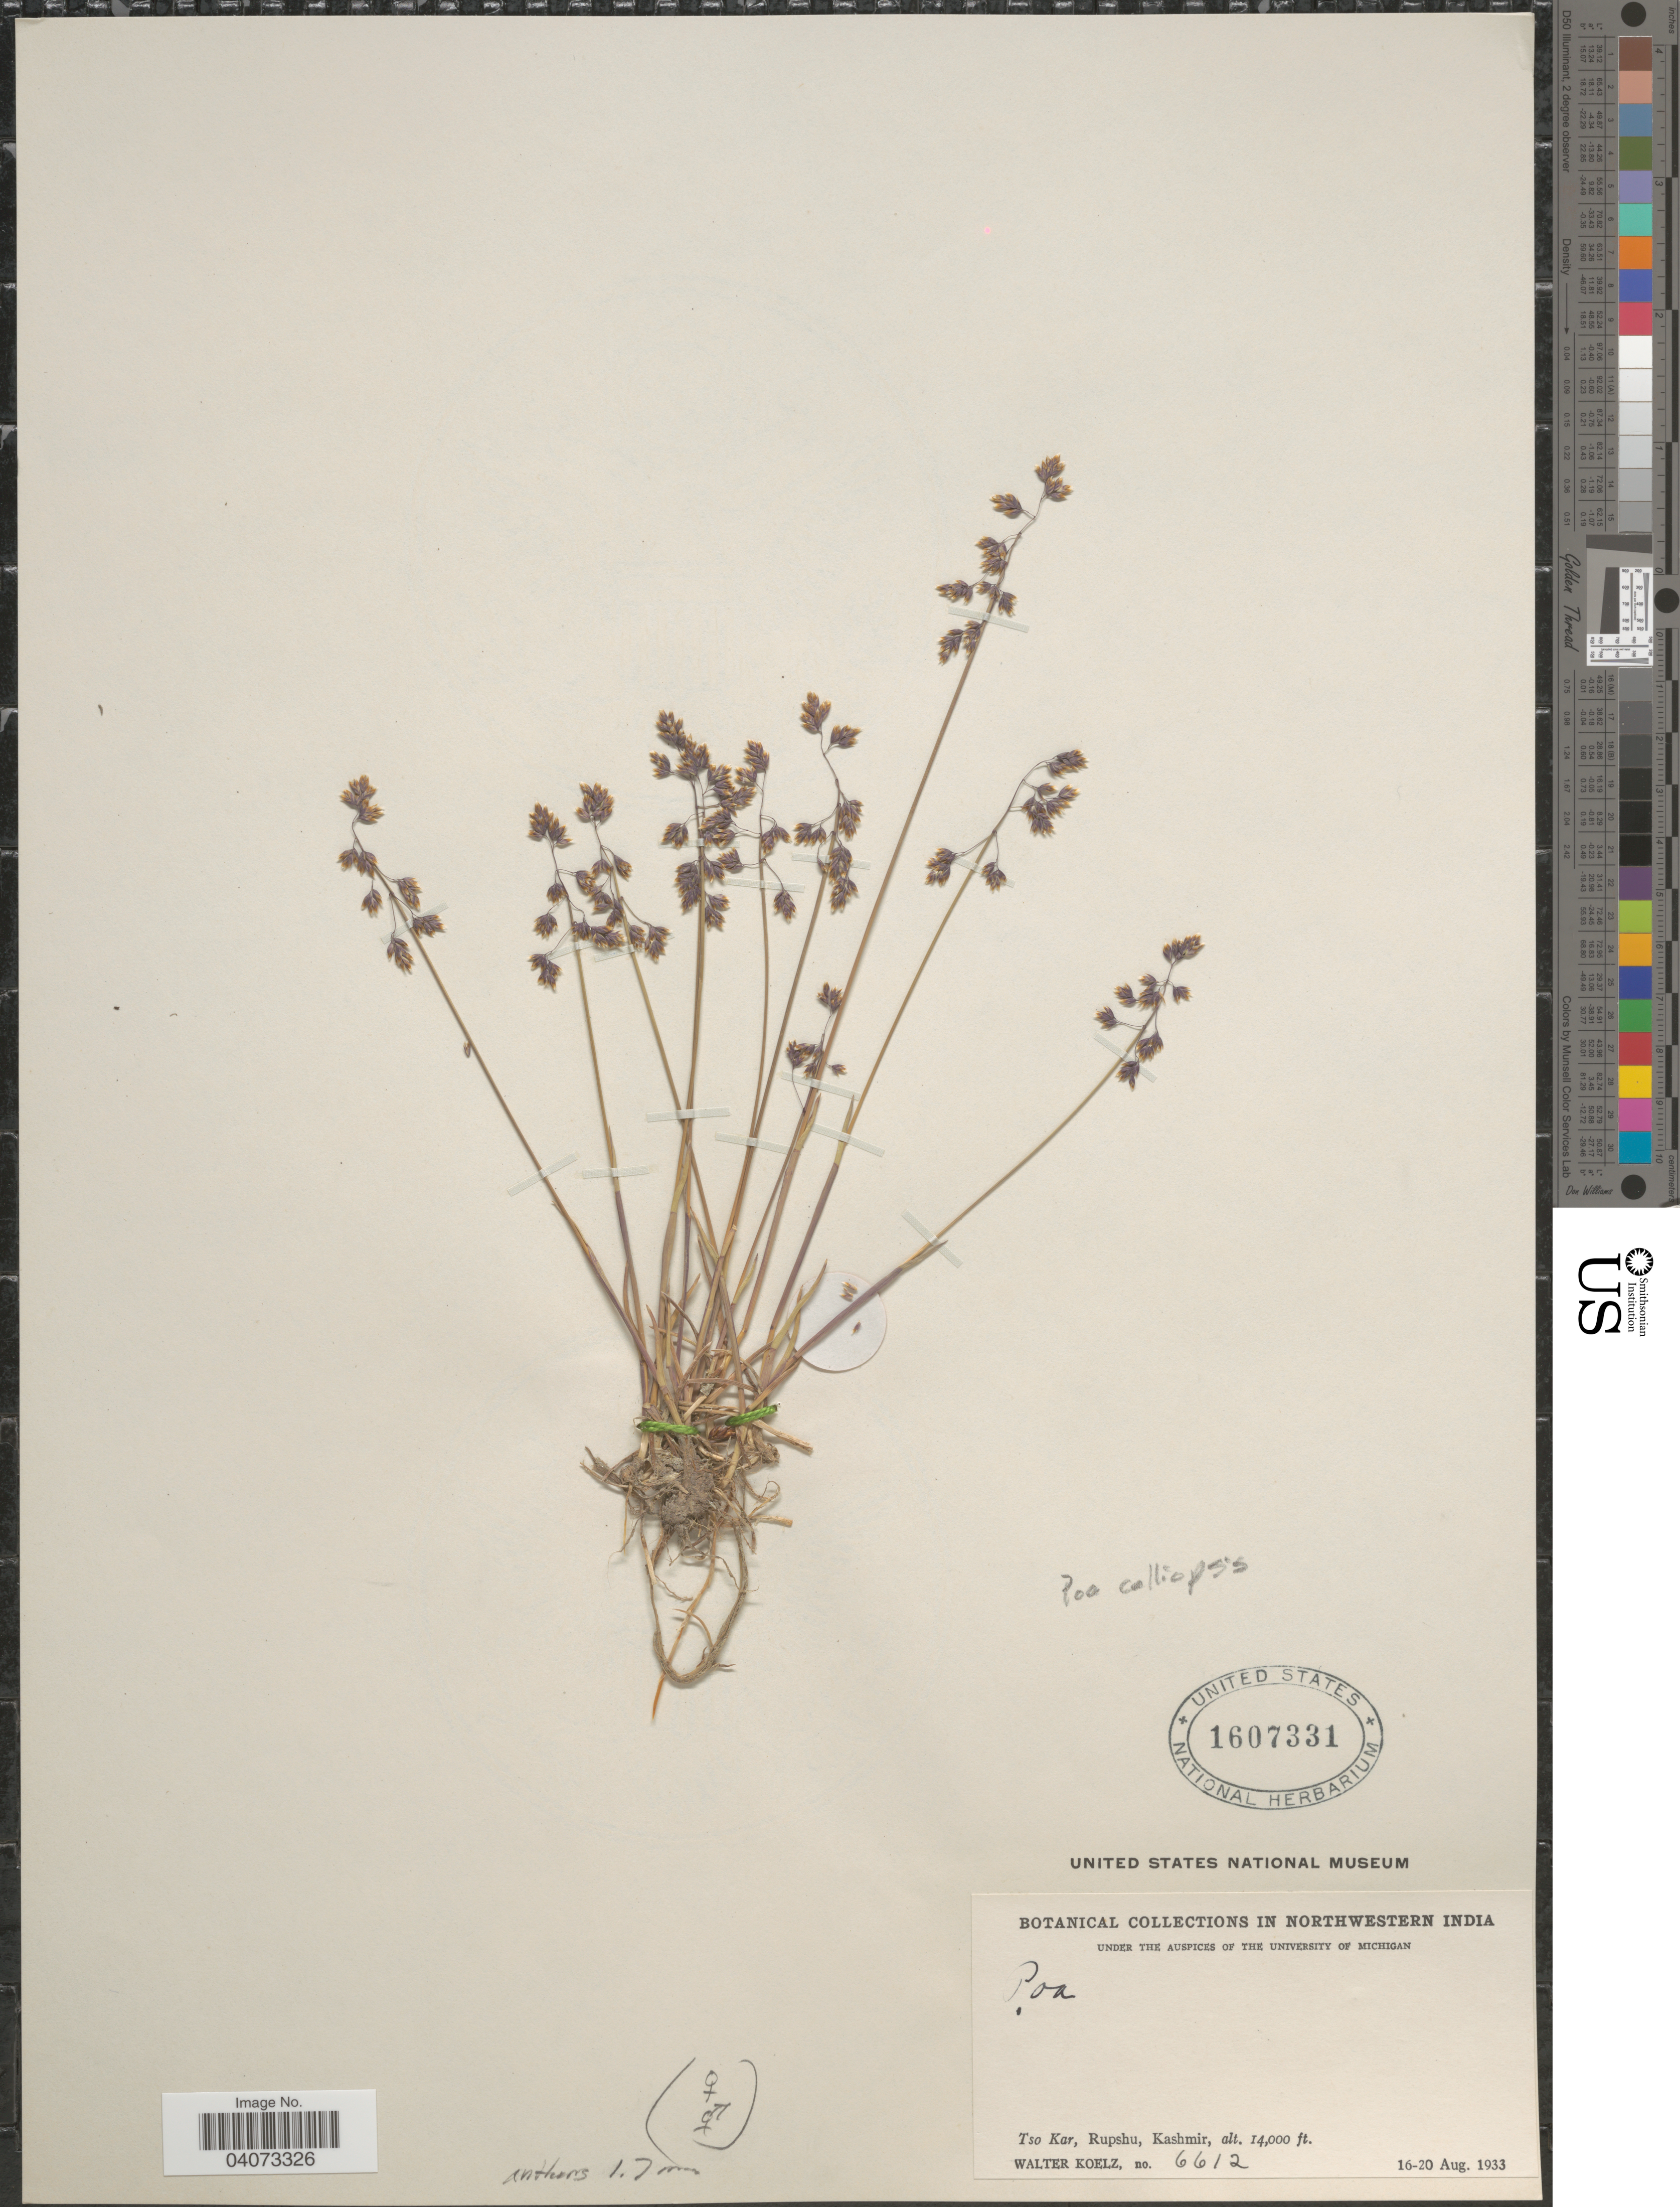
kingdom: Plantae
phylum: Tracheophyta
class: Liliopsida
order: Poales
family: Poaceae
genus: Poa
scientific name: Poa calliopsis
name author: Litv. ex Ovcz.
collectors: W. N. Koelz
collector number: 6612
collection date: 1933-08-16/1933-08-20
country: India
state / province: Jammu and Kashmir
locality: Northwestern India. Tso Kar, Rupshu, Kashmir.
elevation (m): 4267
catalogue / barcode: US 1607331